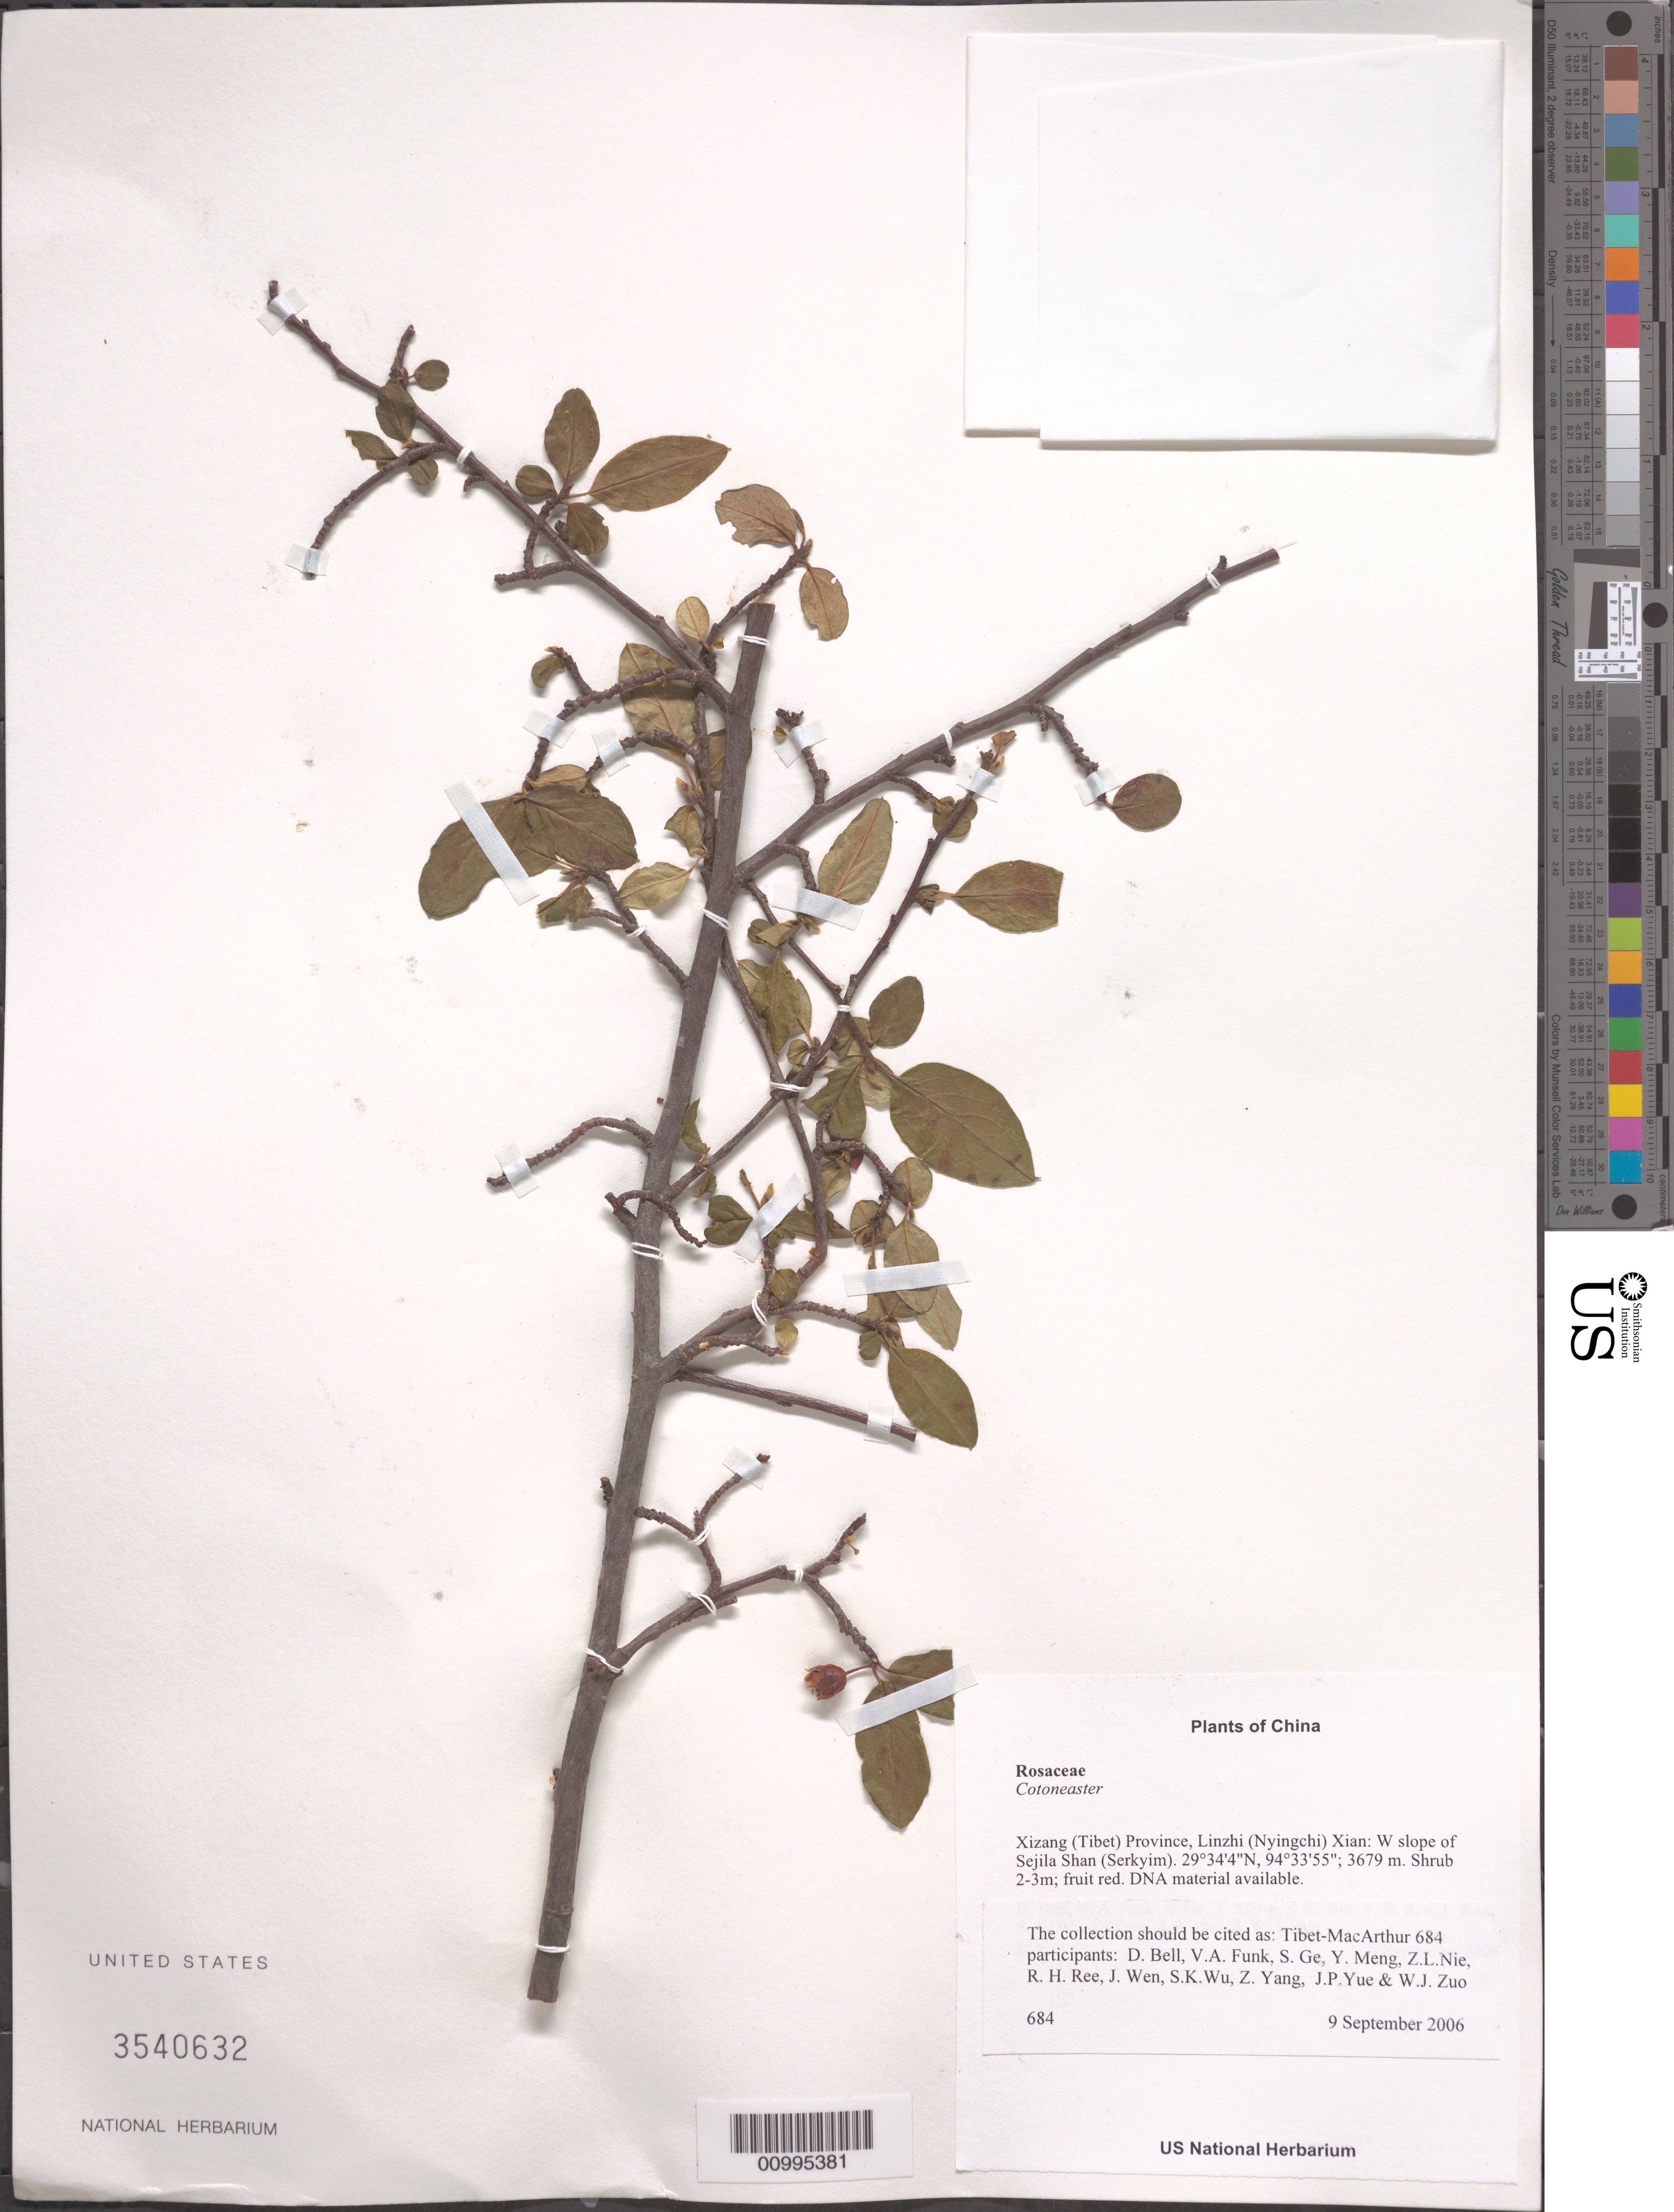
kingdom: Plantae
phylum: Tracheophyta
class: Magnoliopsida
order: Rosales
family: Rosaceae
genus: Cotoneaster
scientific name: Cotoneaster sp.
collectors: Tibet-MacArthur, D. A. Bell, V. Funk, S. Ge, Y. Meng, Z. Nie, R. Ree, J. Wen, S. K. Wu, Z. Yang, J. Yue & W. Zuo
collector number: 684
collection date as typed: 09 Sep 2006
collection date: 2006-09-09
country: China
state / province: Xizang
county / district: Linzhi (Nyingchi) Xian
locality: W slope of Sejila Shan (Serkyim).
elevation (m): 3679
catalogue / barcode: US 3540632